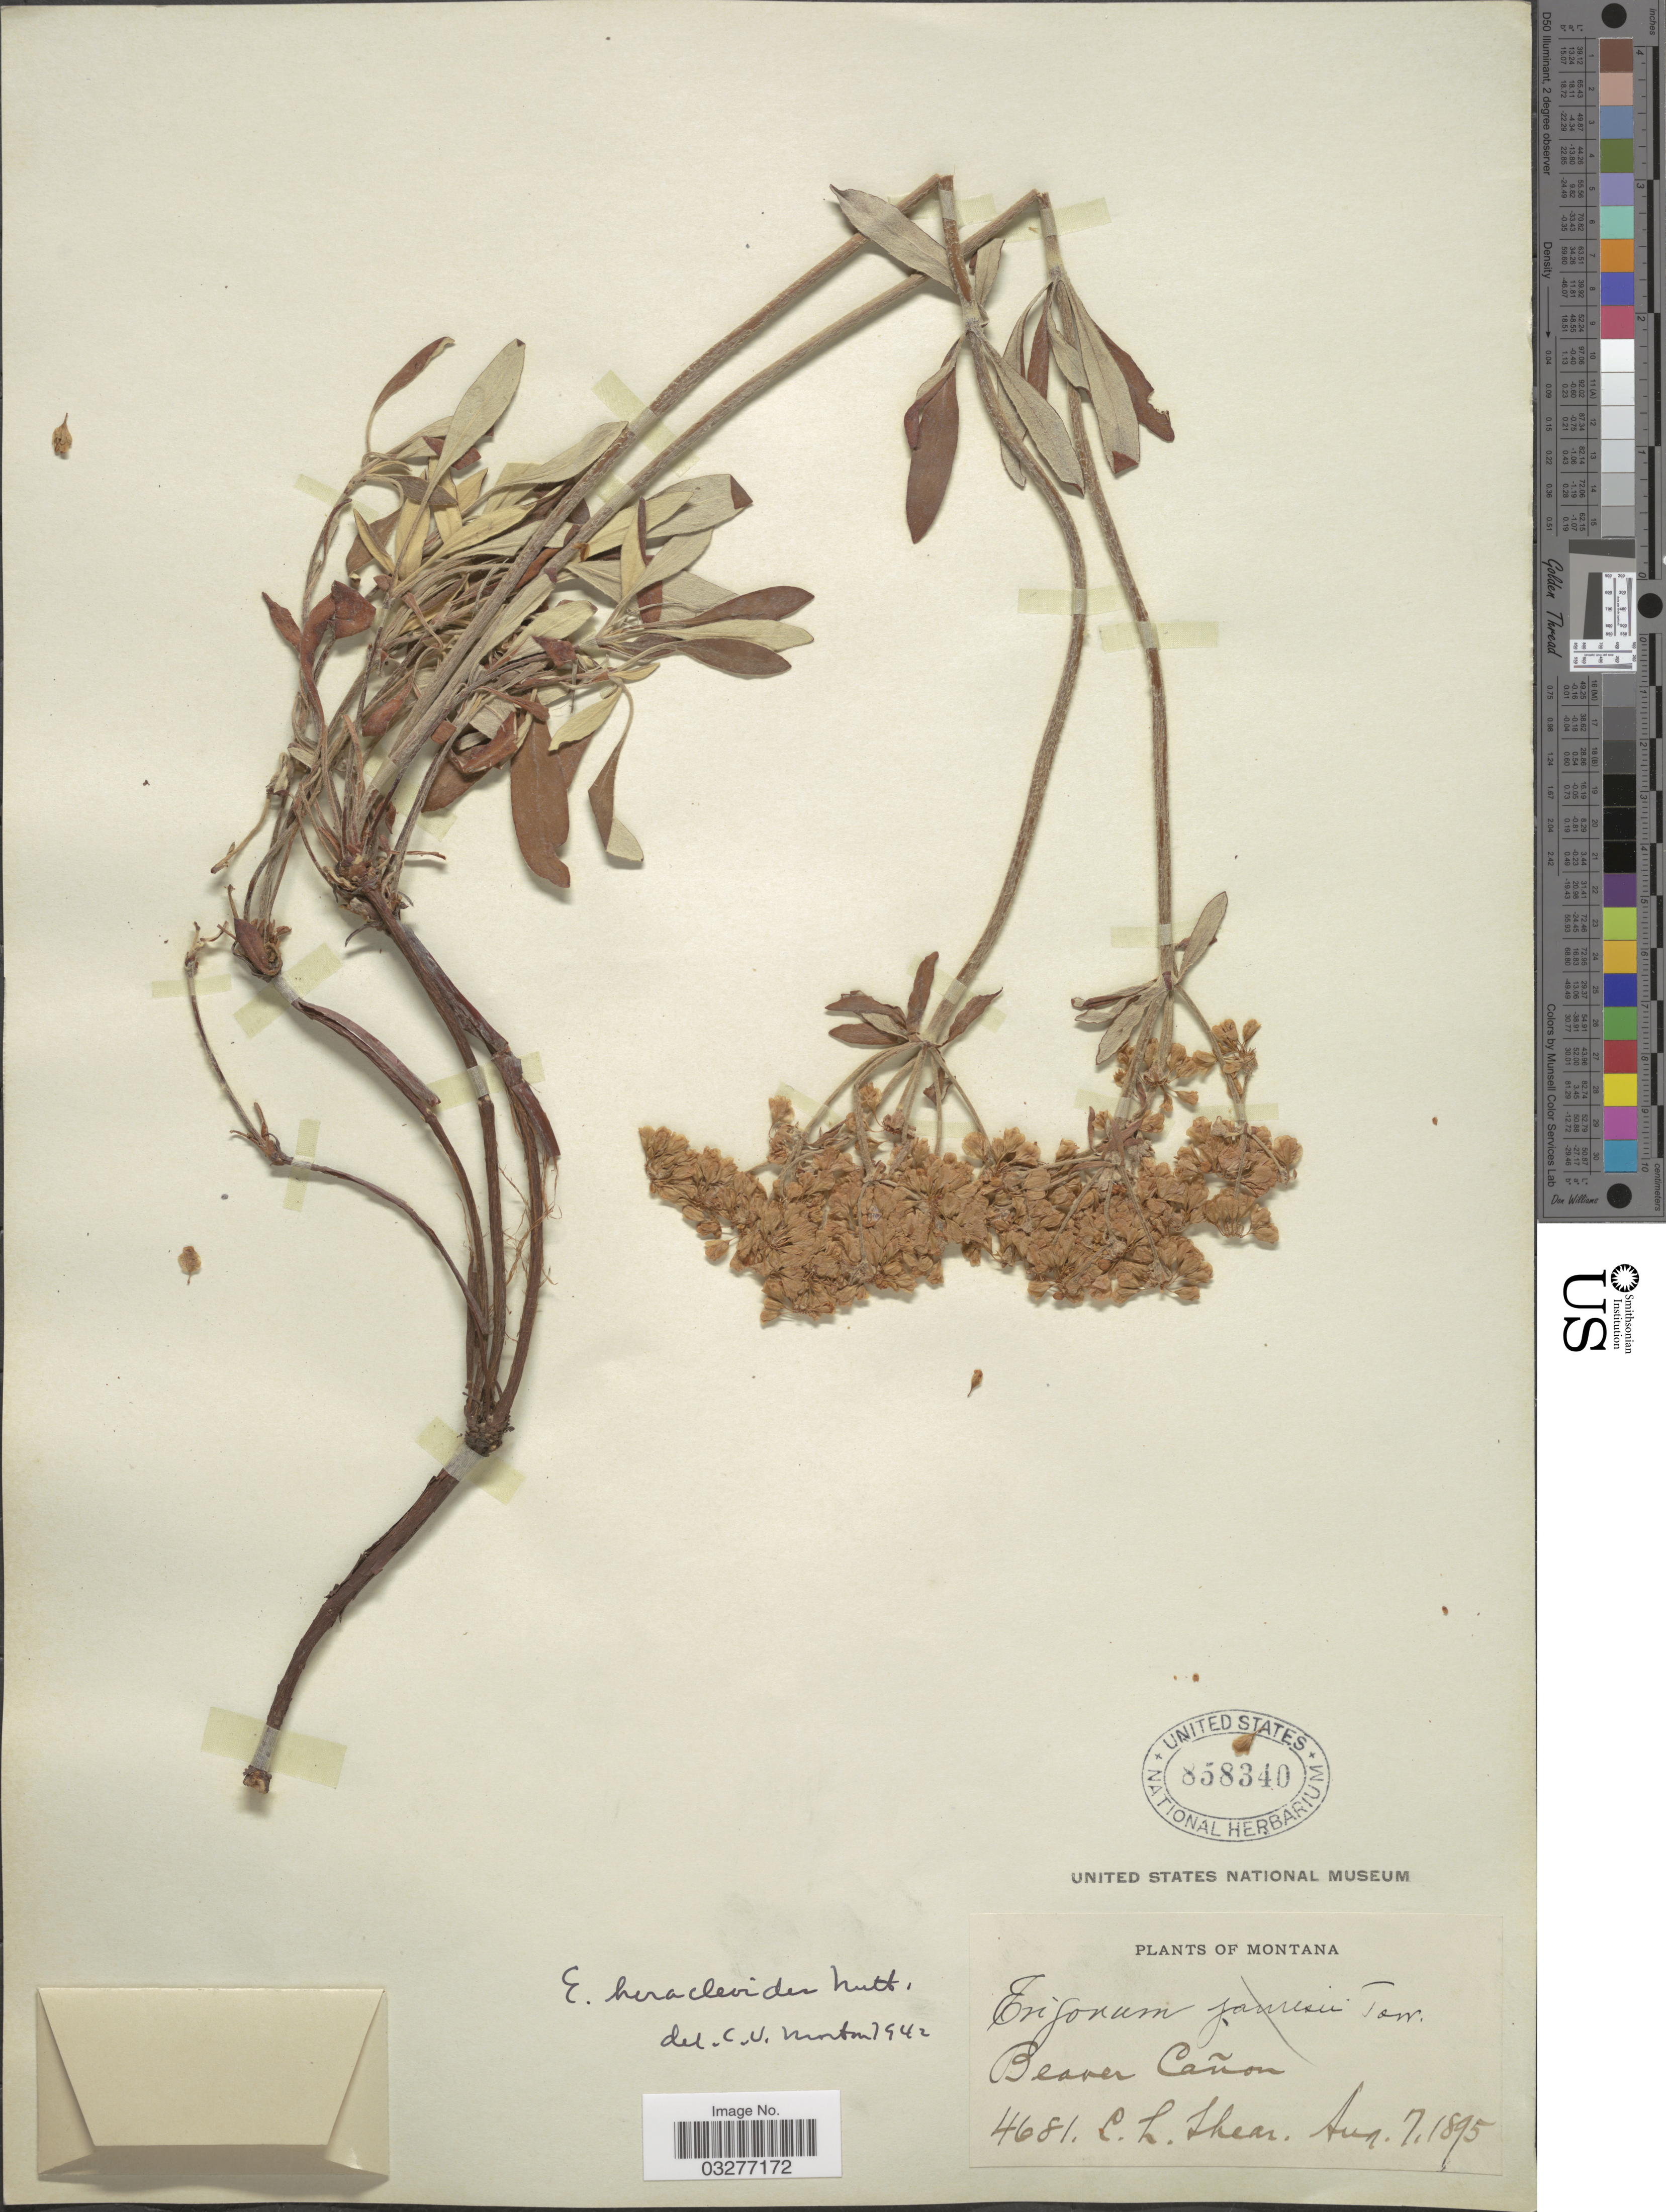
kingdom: Plantae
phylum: Tracheophyta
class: Magnoliopsida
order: Caryophyllales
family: Polygonaceae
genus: Eriogonum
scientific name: Eriogonum heracleoides var. heracleoides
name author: Nutt.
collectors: C. L. Shear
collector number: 4681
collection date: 1895-08-07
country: United States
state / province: Montana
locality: Beaver Cañon.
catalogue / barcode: US 858340